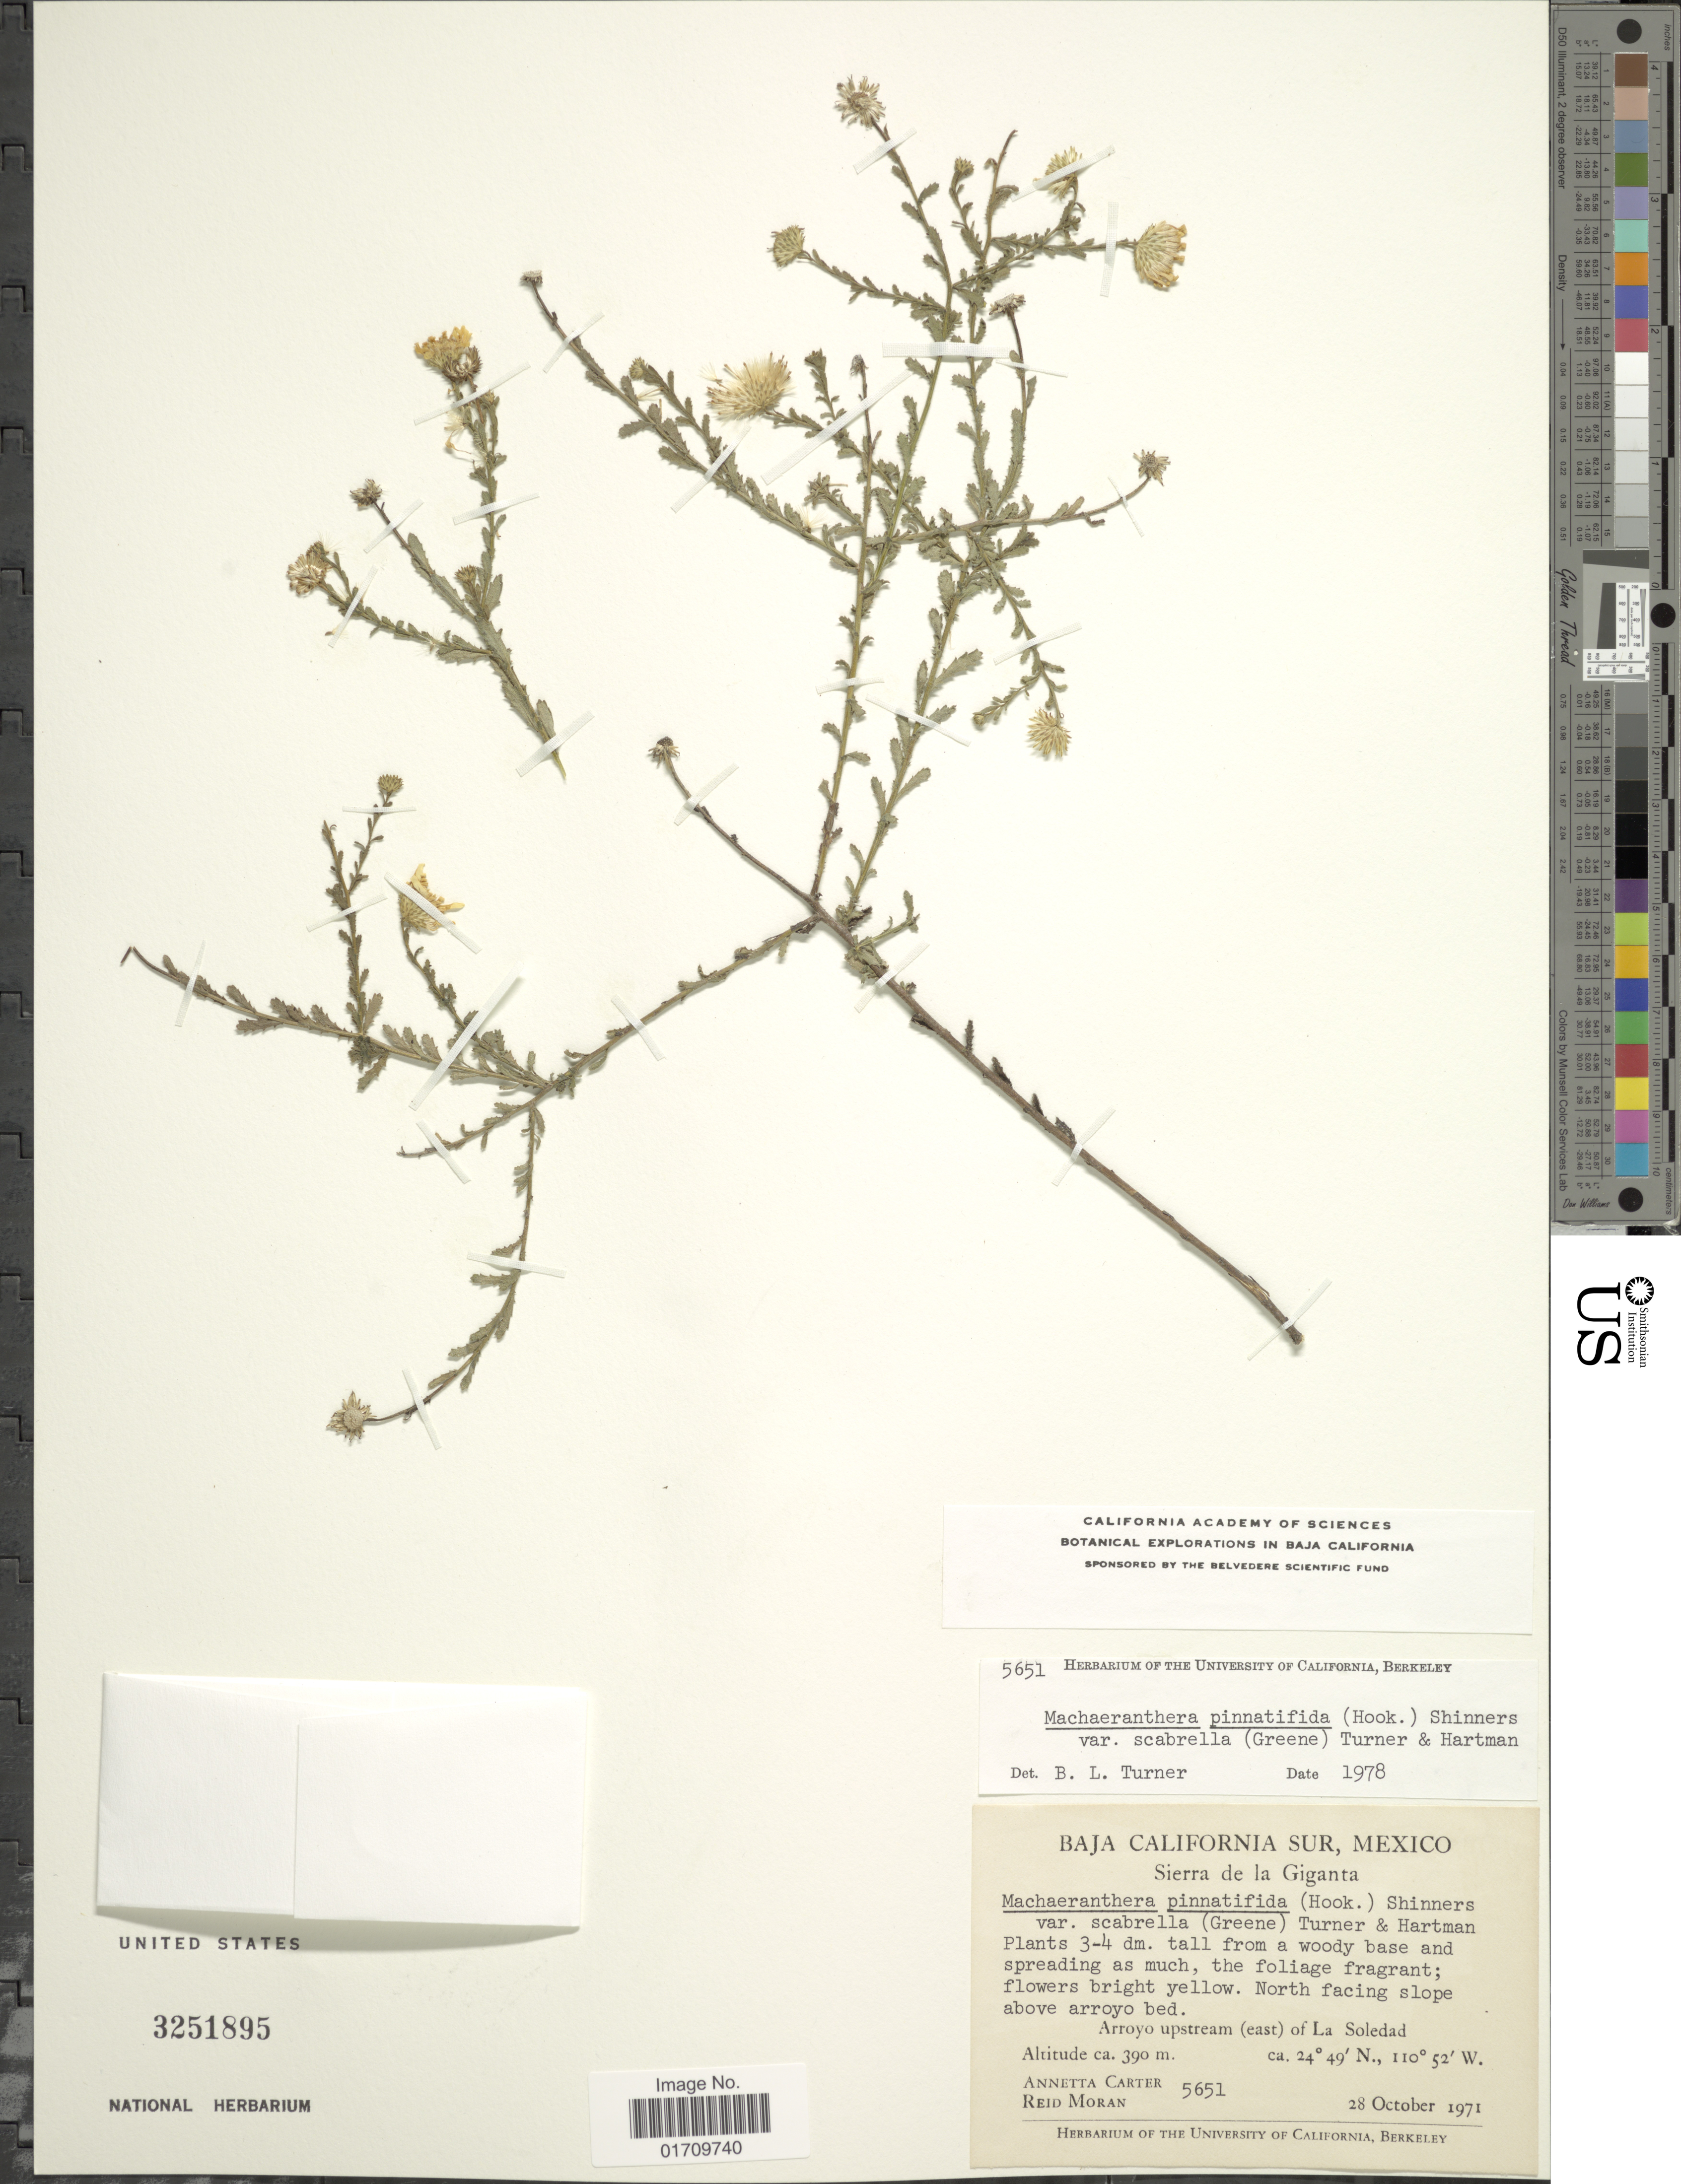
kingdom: Plantae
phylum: Tracheophyta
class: Magnoliopsida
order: Asterales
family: Asteraceae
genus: Machaeranthera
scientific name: Machaeranthera pinnatifida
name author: (Hook.) Shinners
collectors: A. M. Carter & R. V. Moran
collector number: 5651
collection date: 1971-10-28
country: Mexico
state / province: Baja California Sur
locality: Baja California Sur, Sierra de la Giganta, Arroyo upstream (east) of La Soledad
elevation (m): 390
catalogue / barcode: US 3251895